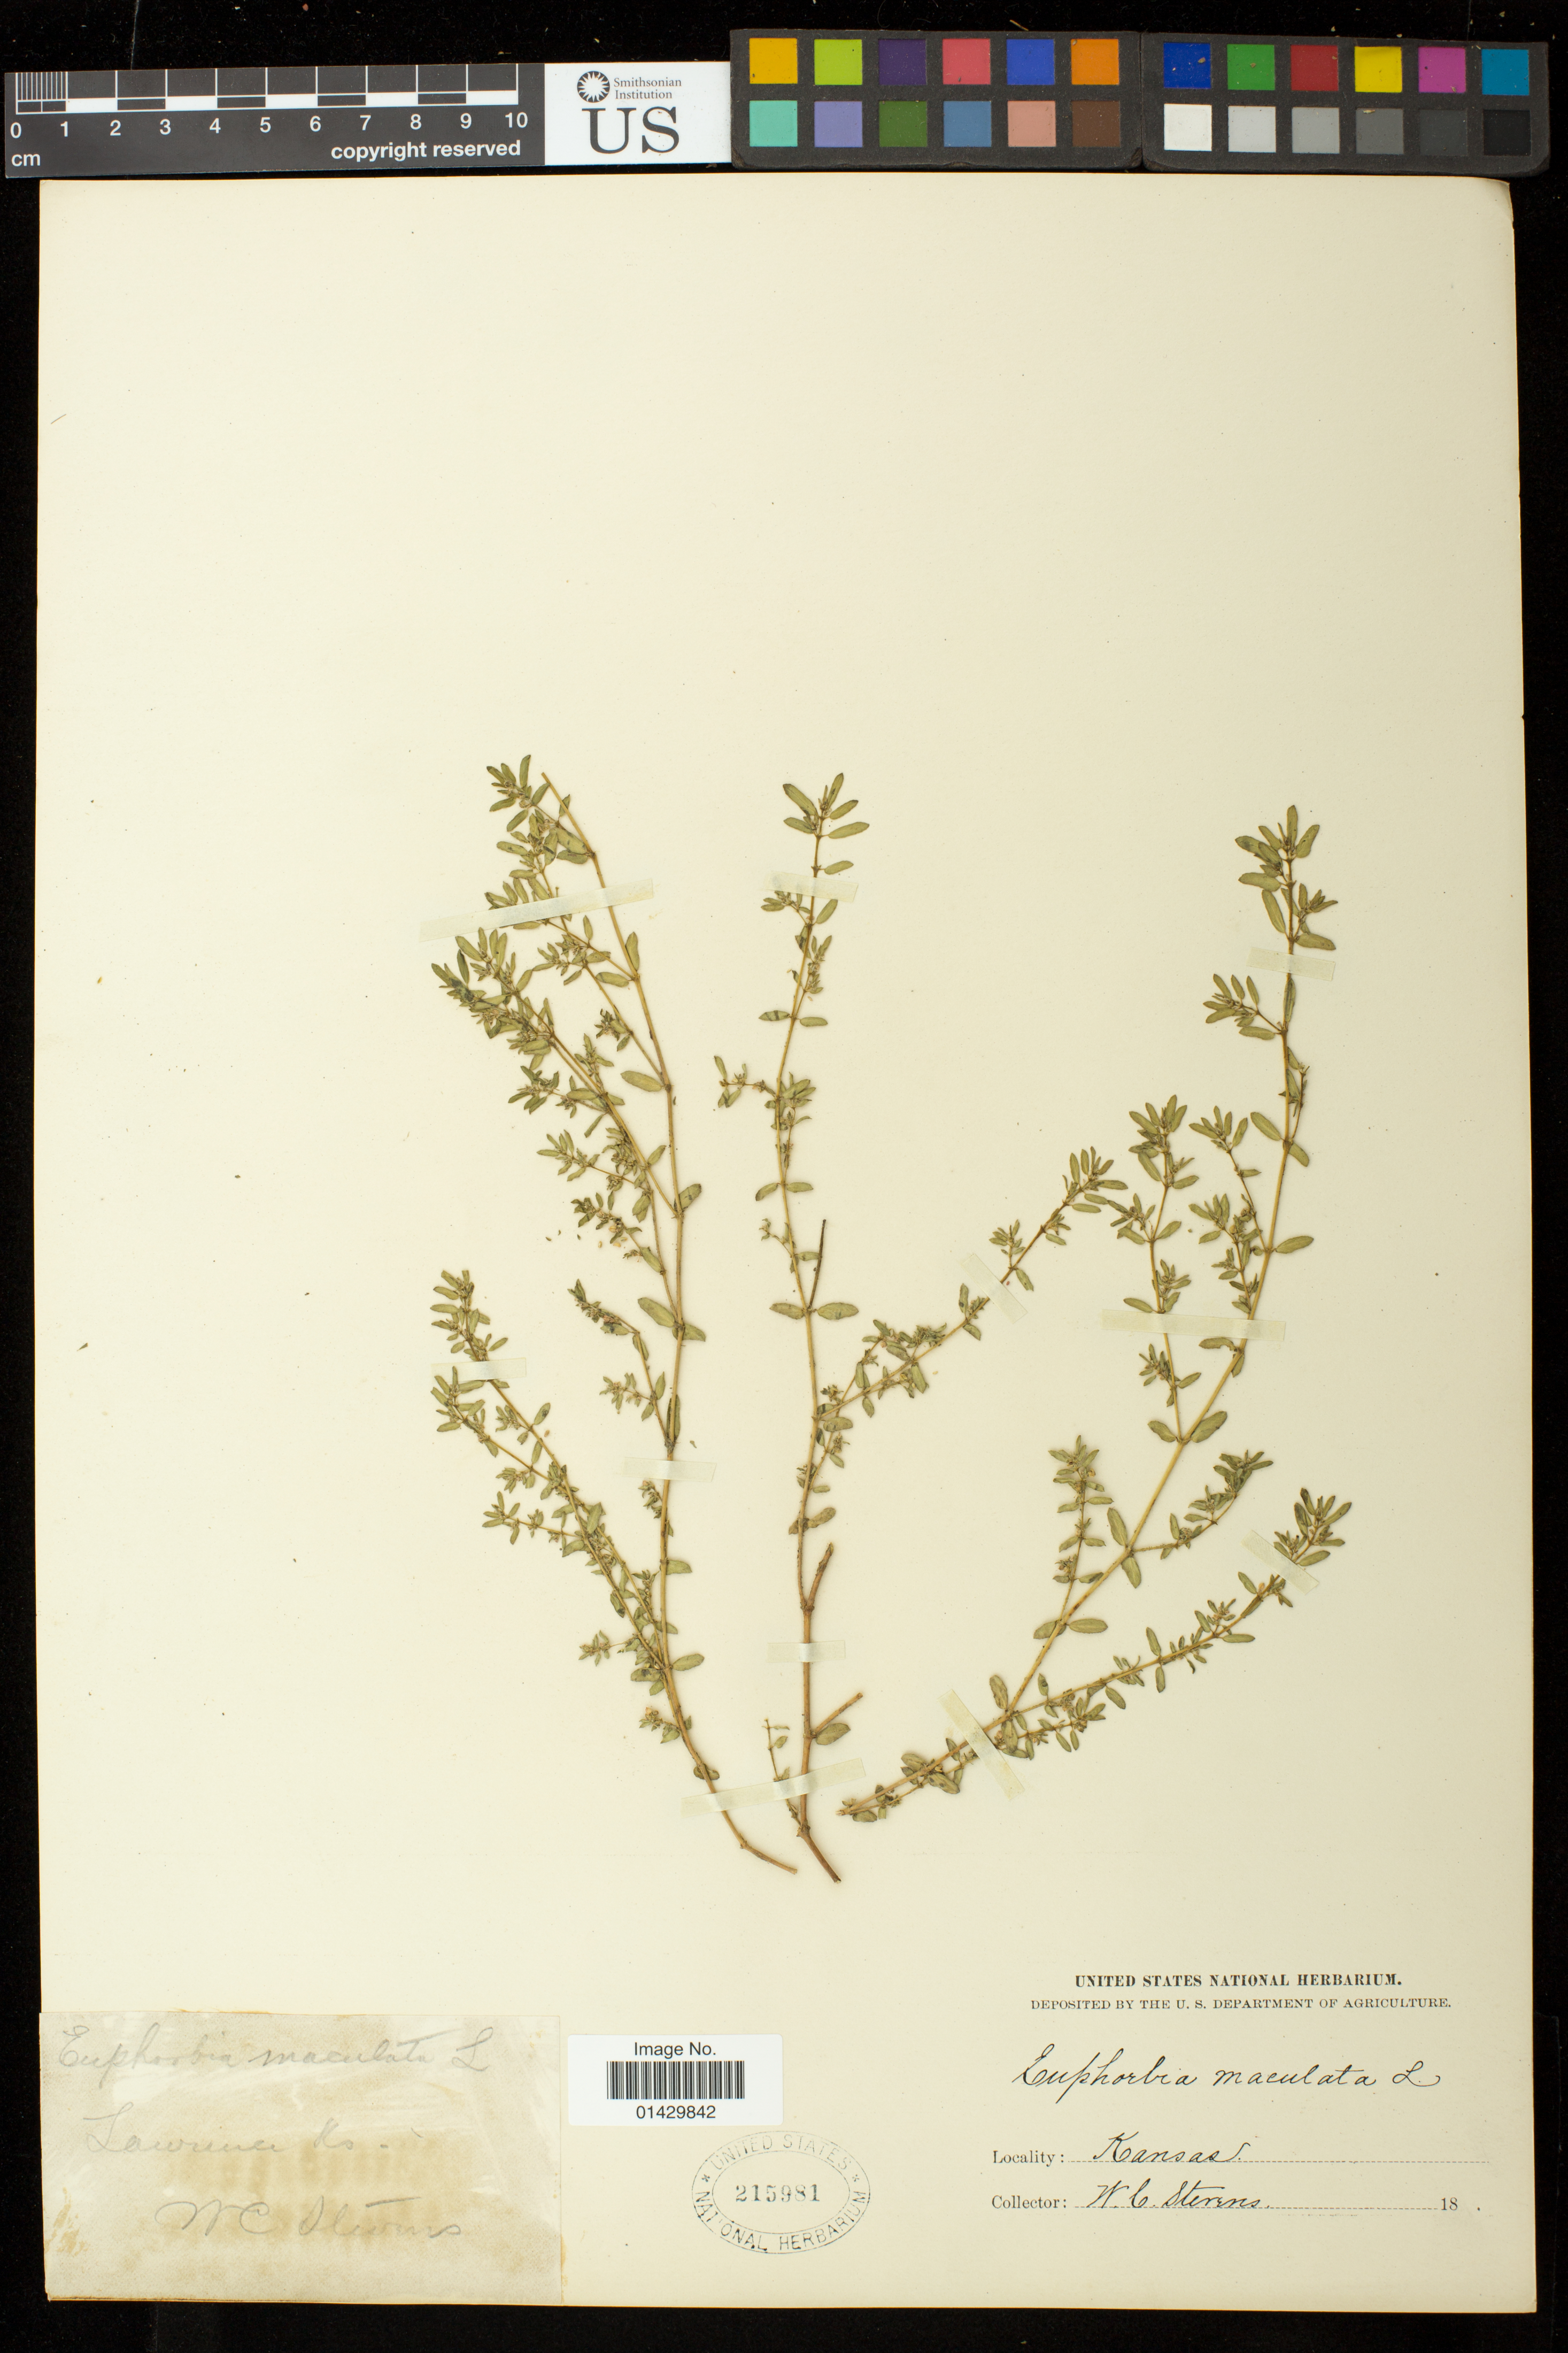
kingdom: Plantae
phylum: Tracheophyta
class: Magnoliopsida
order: Malpighiales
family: Euphorbiaceae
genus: Euphorbia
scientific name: Euphorbia maculata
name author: L.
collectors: W. C. Stevens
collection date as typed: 18--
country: United States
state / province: Kansas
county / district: Douglas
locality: Lawrence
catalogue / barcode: US 215981